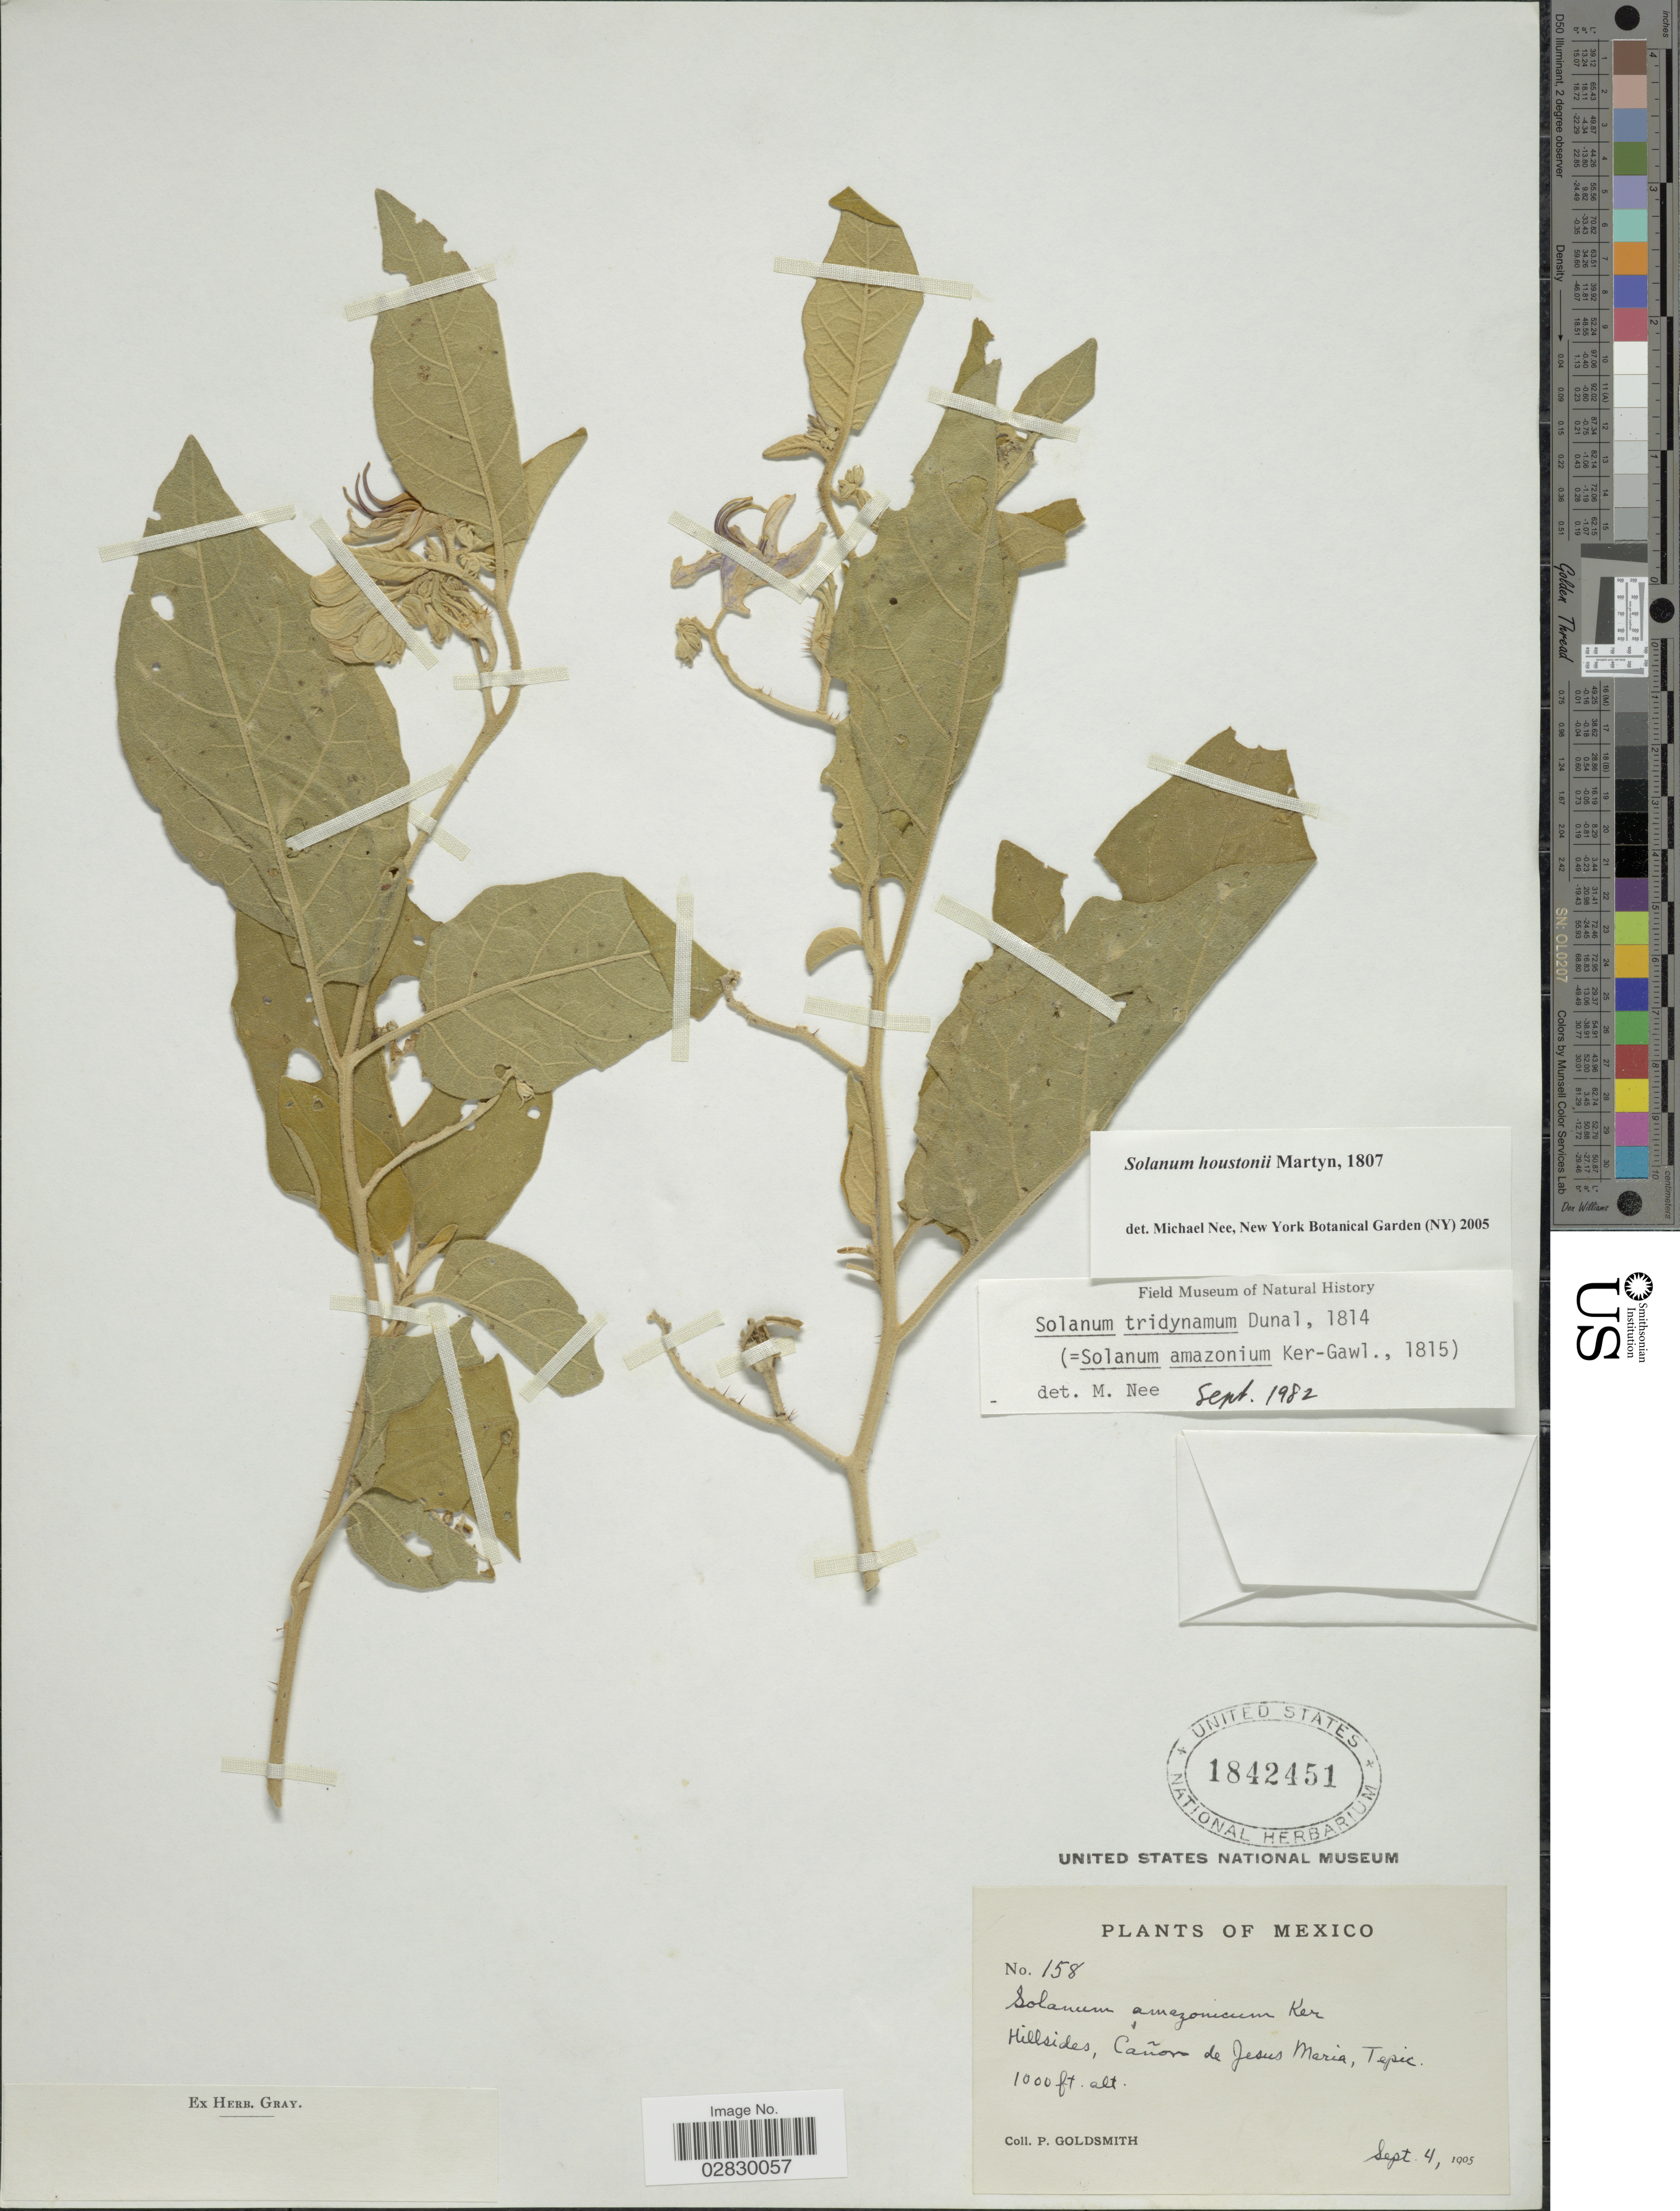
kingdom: Plantae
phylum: Tracheophyta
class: Magnoliopsida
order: Solanales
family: Solanaceae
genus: Solanum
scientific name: Solanum houstonii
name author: Dunal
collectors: P. Goldsmith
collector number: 158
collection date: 1905-09-04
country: Mexico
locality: Hillsides, Cañon de Jesus Maria, Tepic.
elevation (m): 305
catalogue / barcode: US 1842451